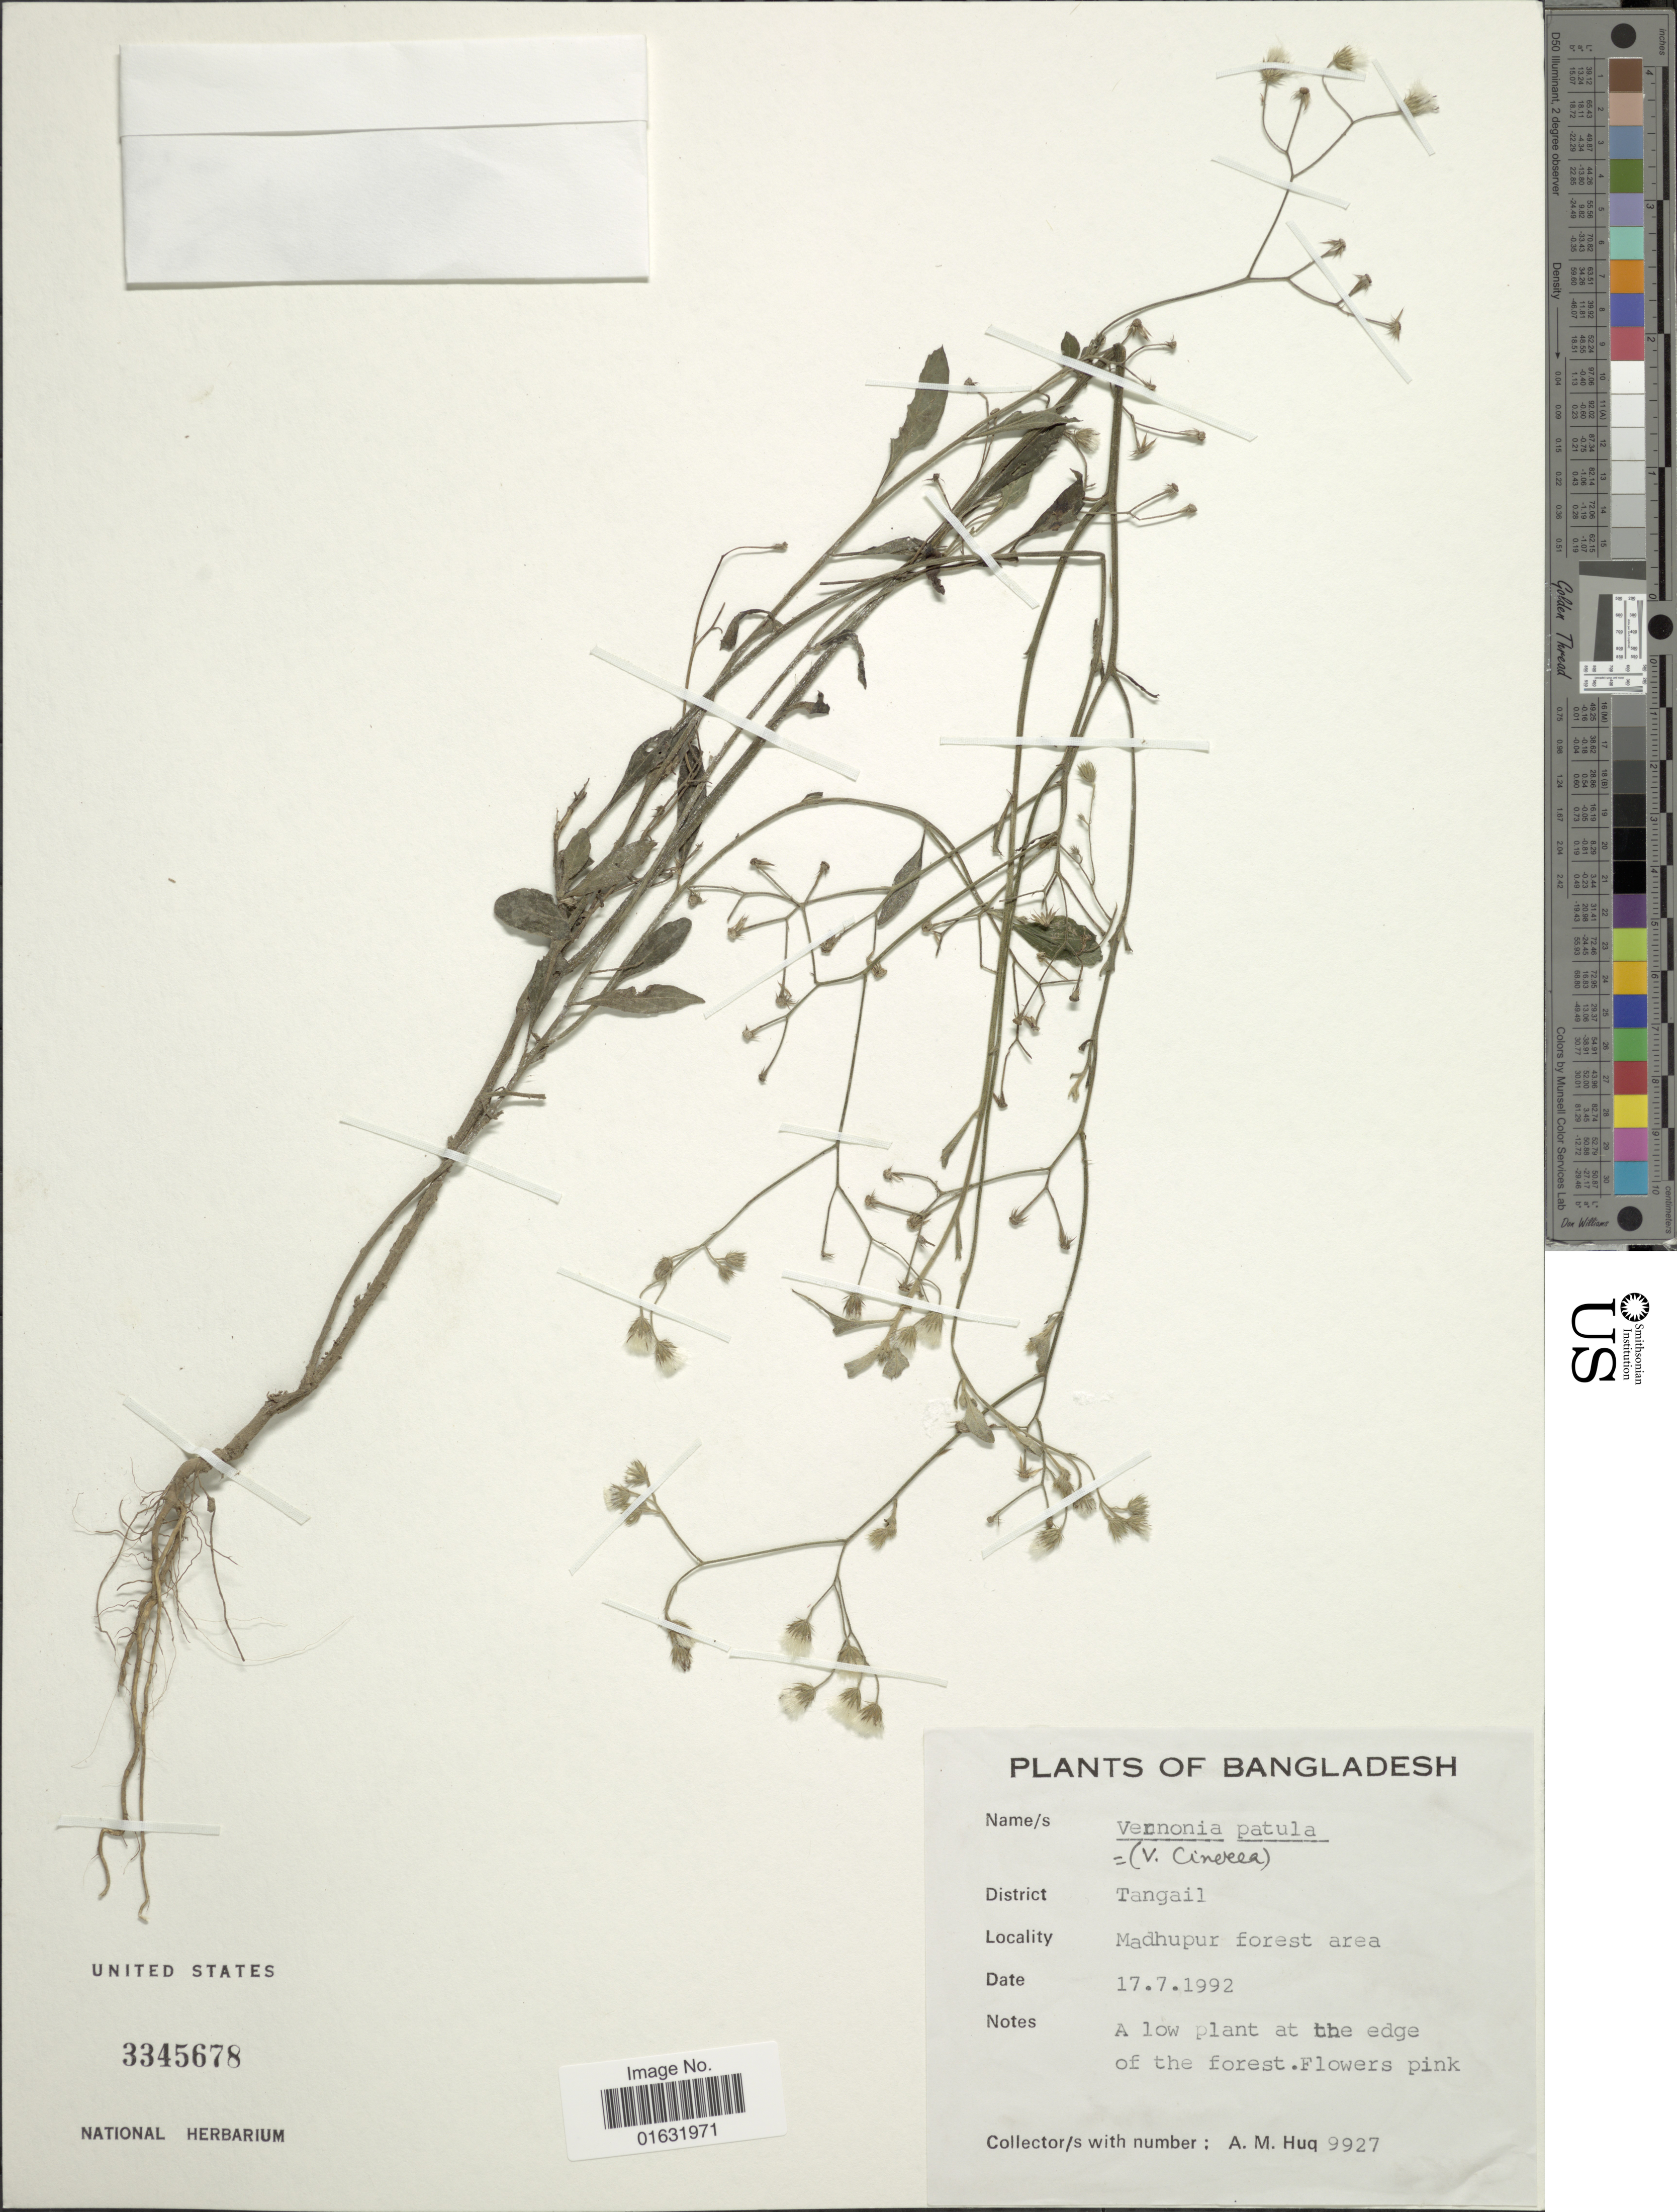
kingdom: Plantae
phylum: Tracheophyta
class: Magnoliopsida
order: Asterales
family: Asteraceae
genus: Cyanthillium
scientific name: Cyanthillium cinereum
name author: (L.) H. Rob.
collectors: A. M. Huq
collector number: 9927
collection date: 1992-07-17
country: Bangladesh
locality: Bangladesh, District Tangail, Madhupur forest area.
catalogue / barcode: US 3345678